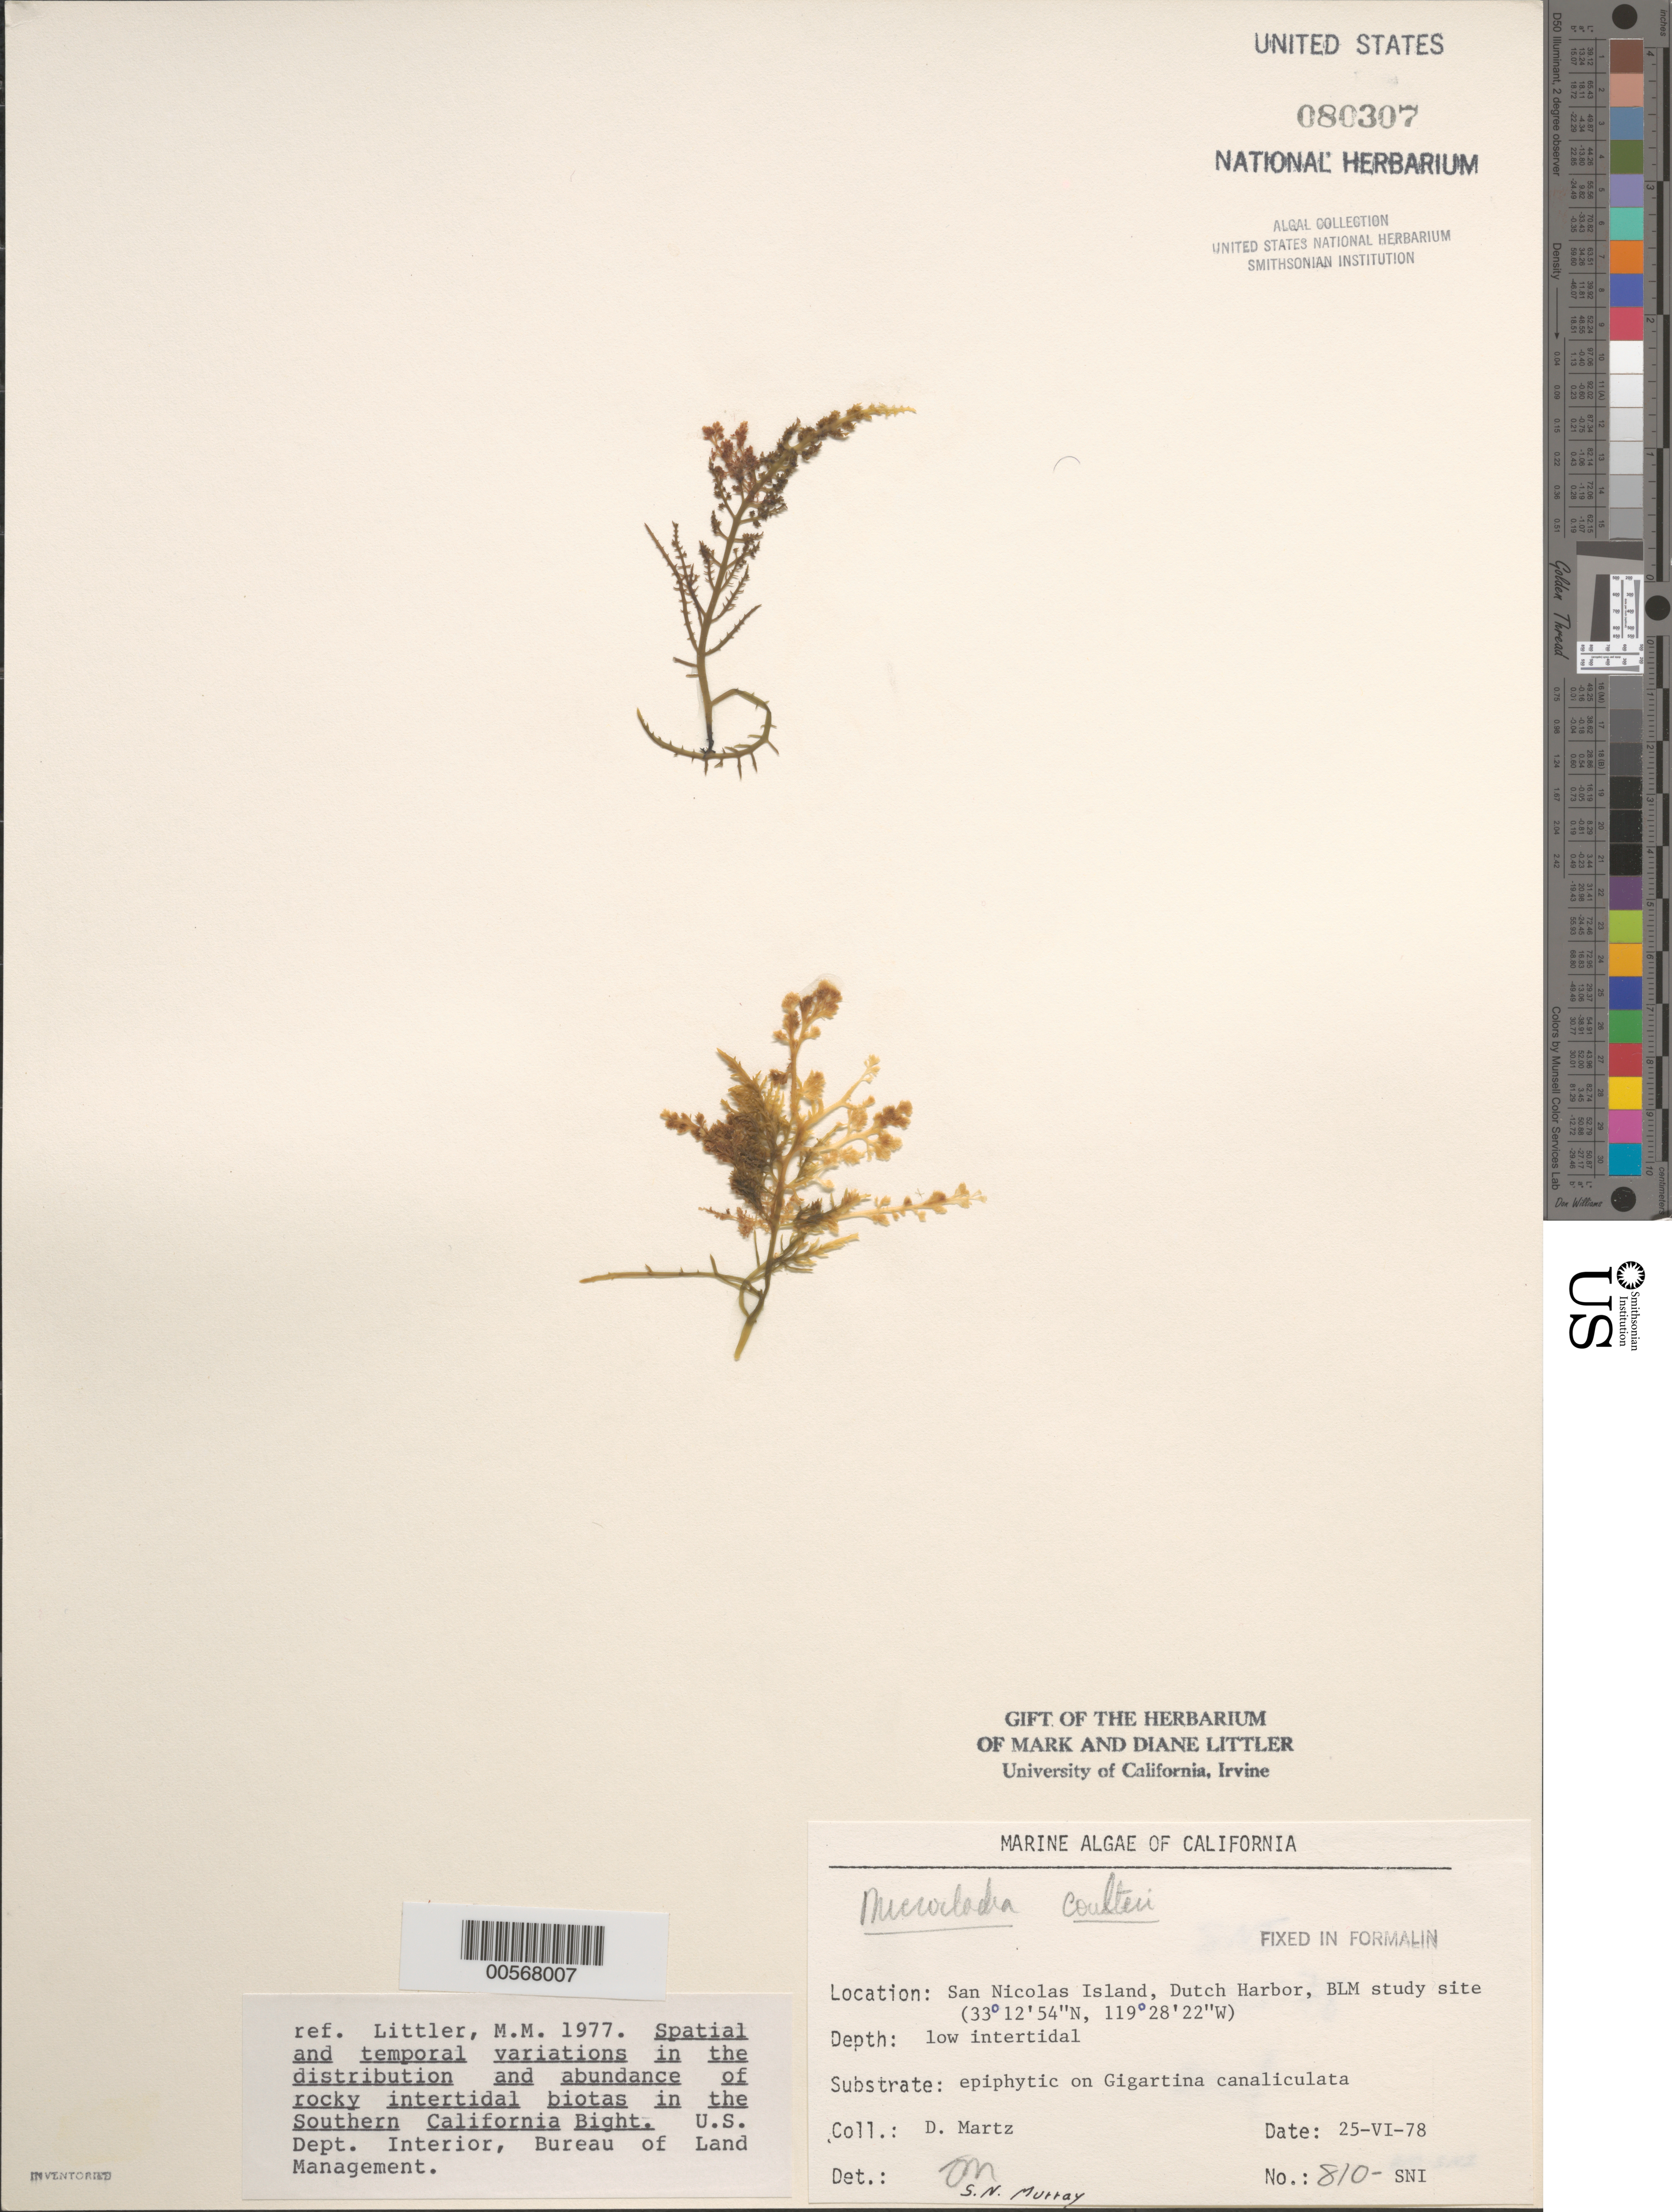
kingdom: Plantae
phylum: Rhodophyta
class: Florideophyceae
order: Ceramiales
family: Ceramiaceae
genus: Microcladia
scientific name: Microcladia coulteri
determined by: Murray, S. N.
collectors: D. Martz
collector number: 810-sni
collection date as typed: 25 Jun 1978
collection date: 1978-06-25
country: United States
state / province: California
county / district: Ventura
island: San Nicolas Island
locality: Dutch Harbor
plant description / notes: BLM-SOCALBIGHT Rocky Intertidal Survey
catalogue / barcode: US 80307